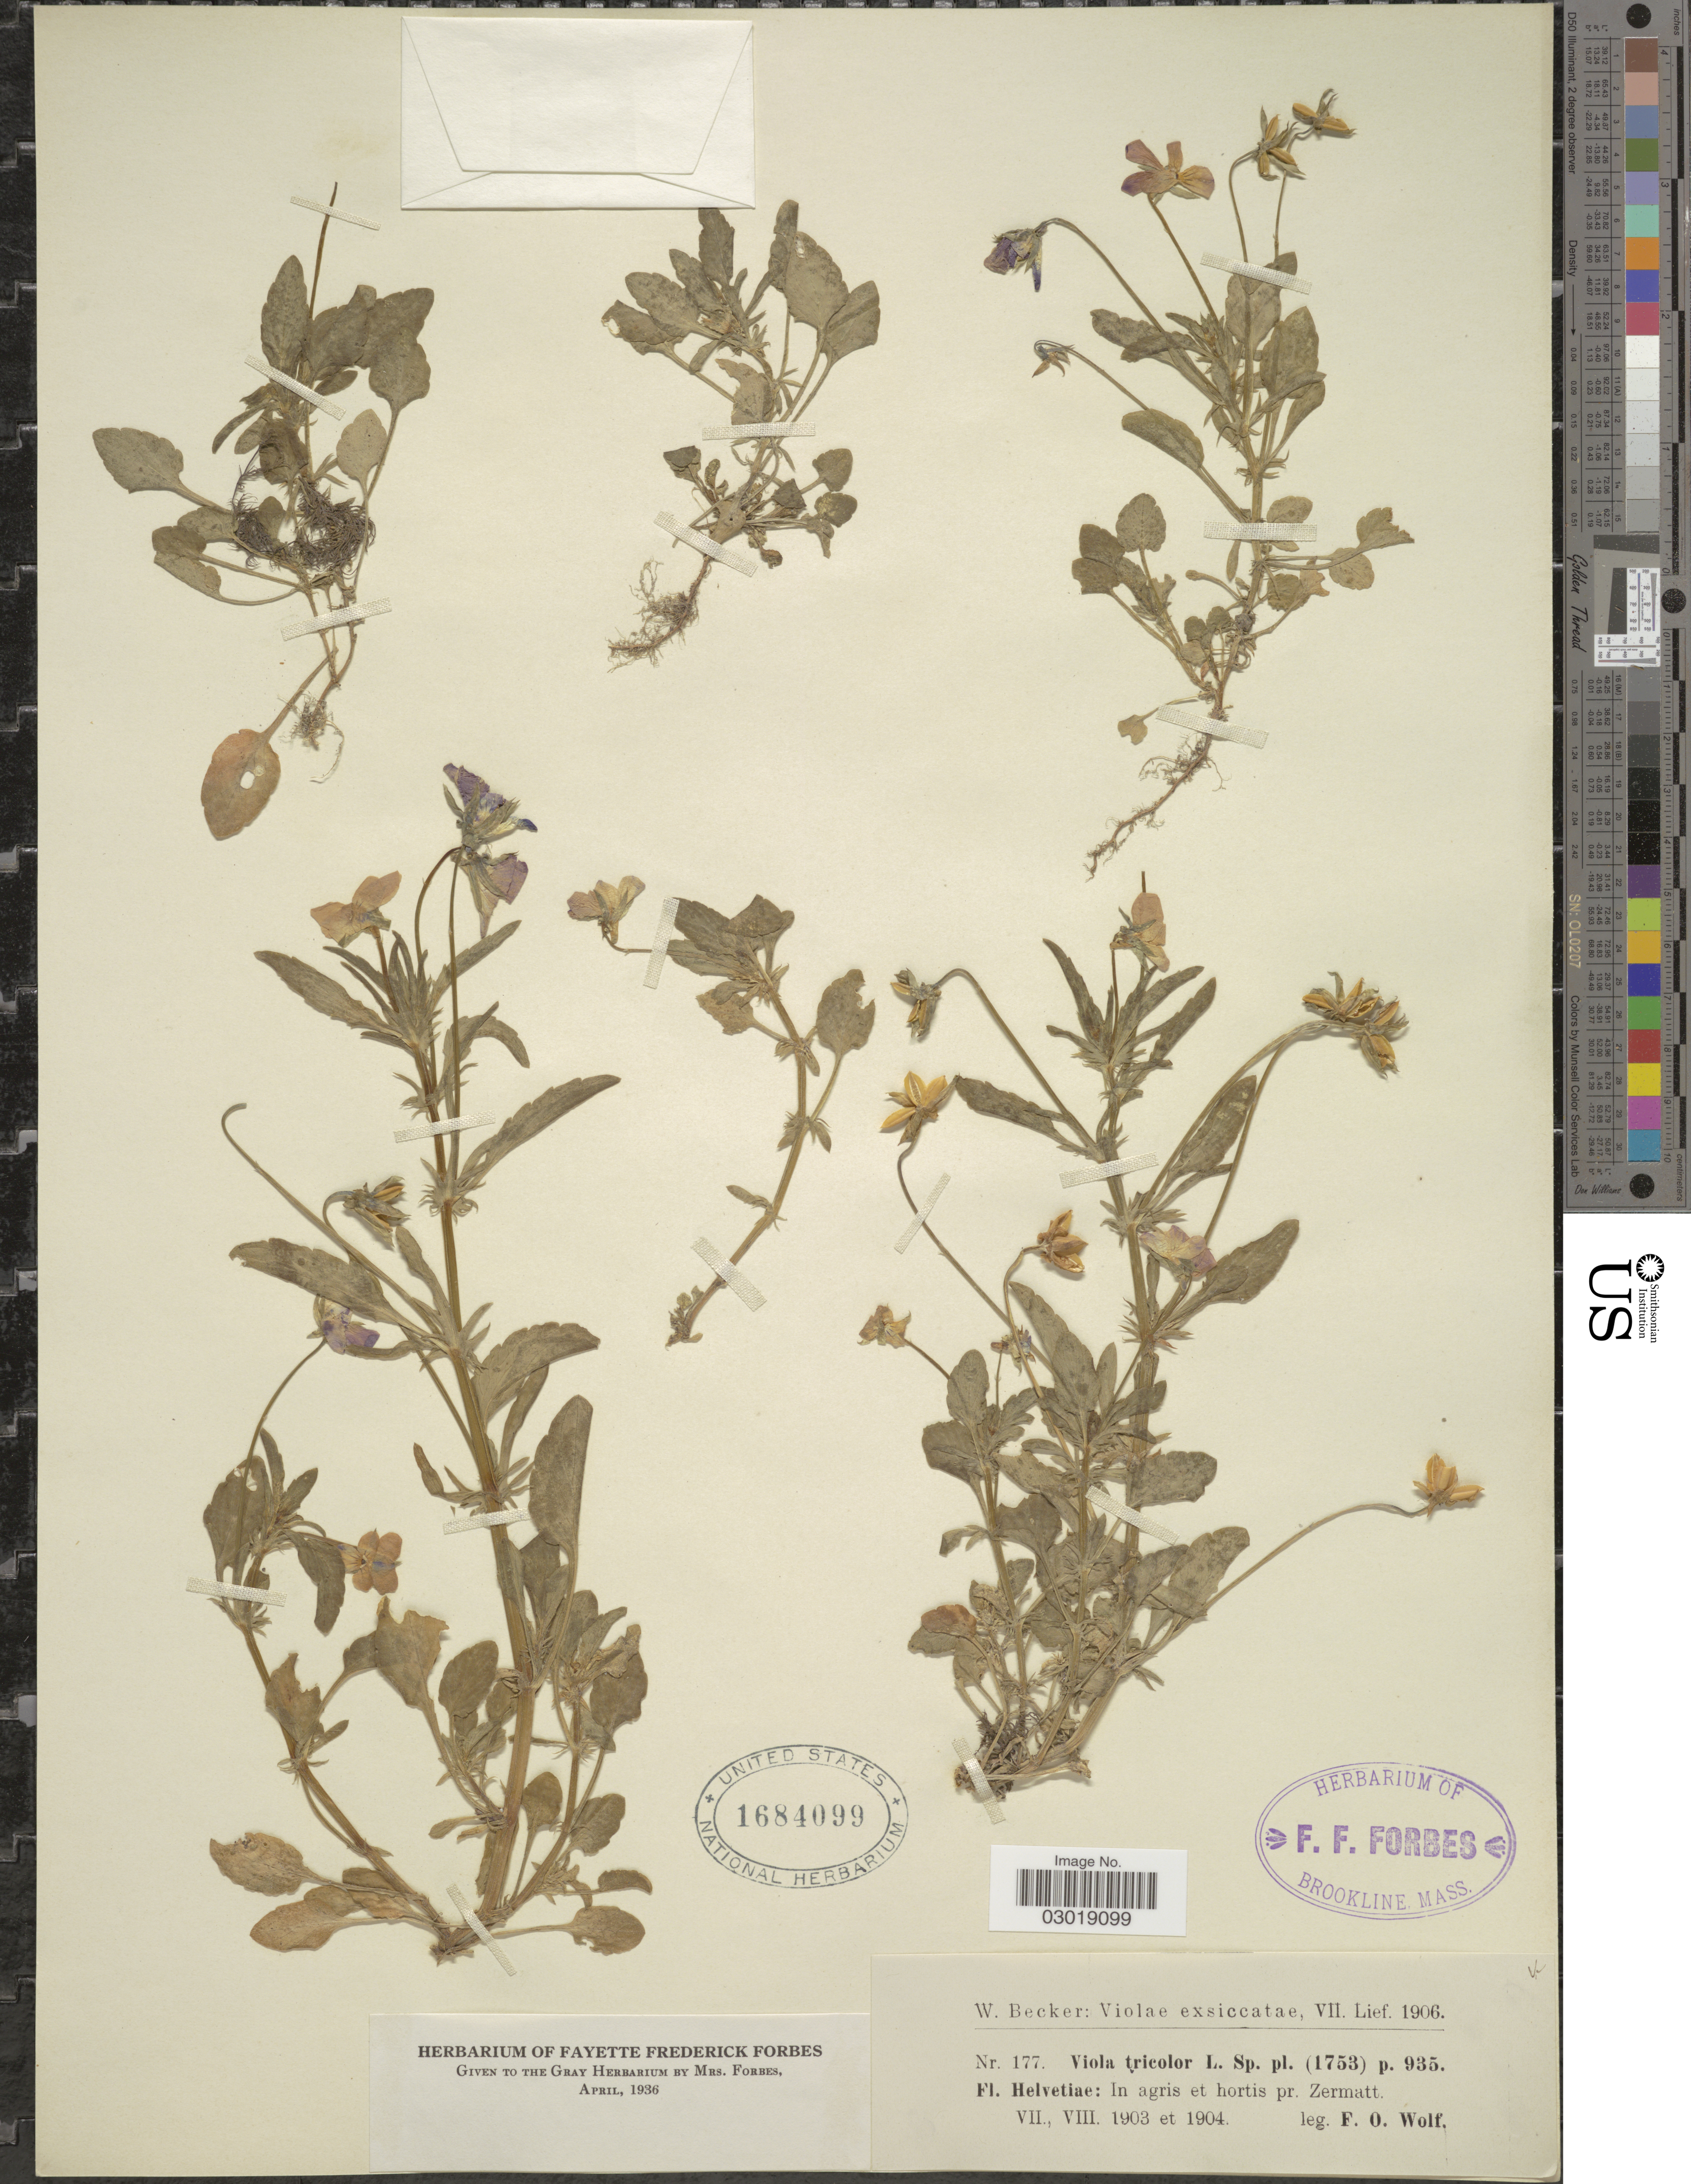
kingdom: Plantae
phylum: Tracheophyta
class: Magnoliopsida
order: Malpighiales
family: Violaceae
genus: Viola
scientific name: Viola tricolor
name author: L.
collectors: F. Wolf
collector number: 177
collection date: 1903-07/1904-08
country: Switzerland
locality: Helvetiae: In agris et hortis pr. Zermatt.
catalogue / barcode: US 1684099